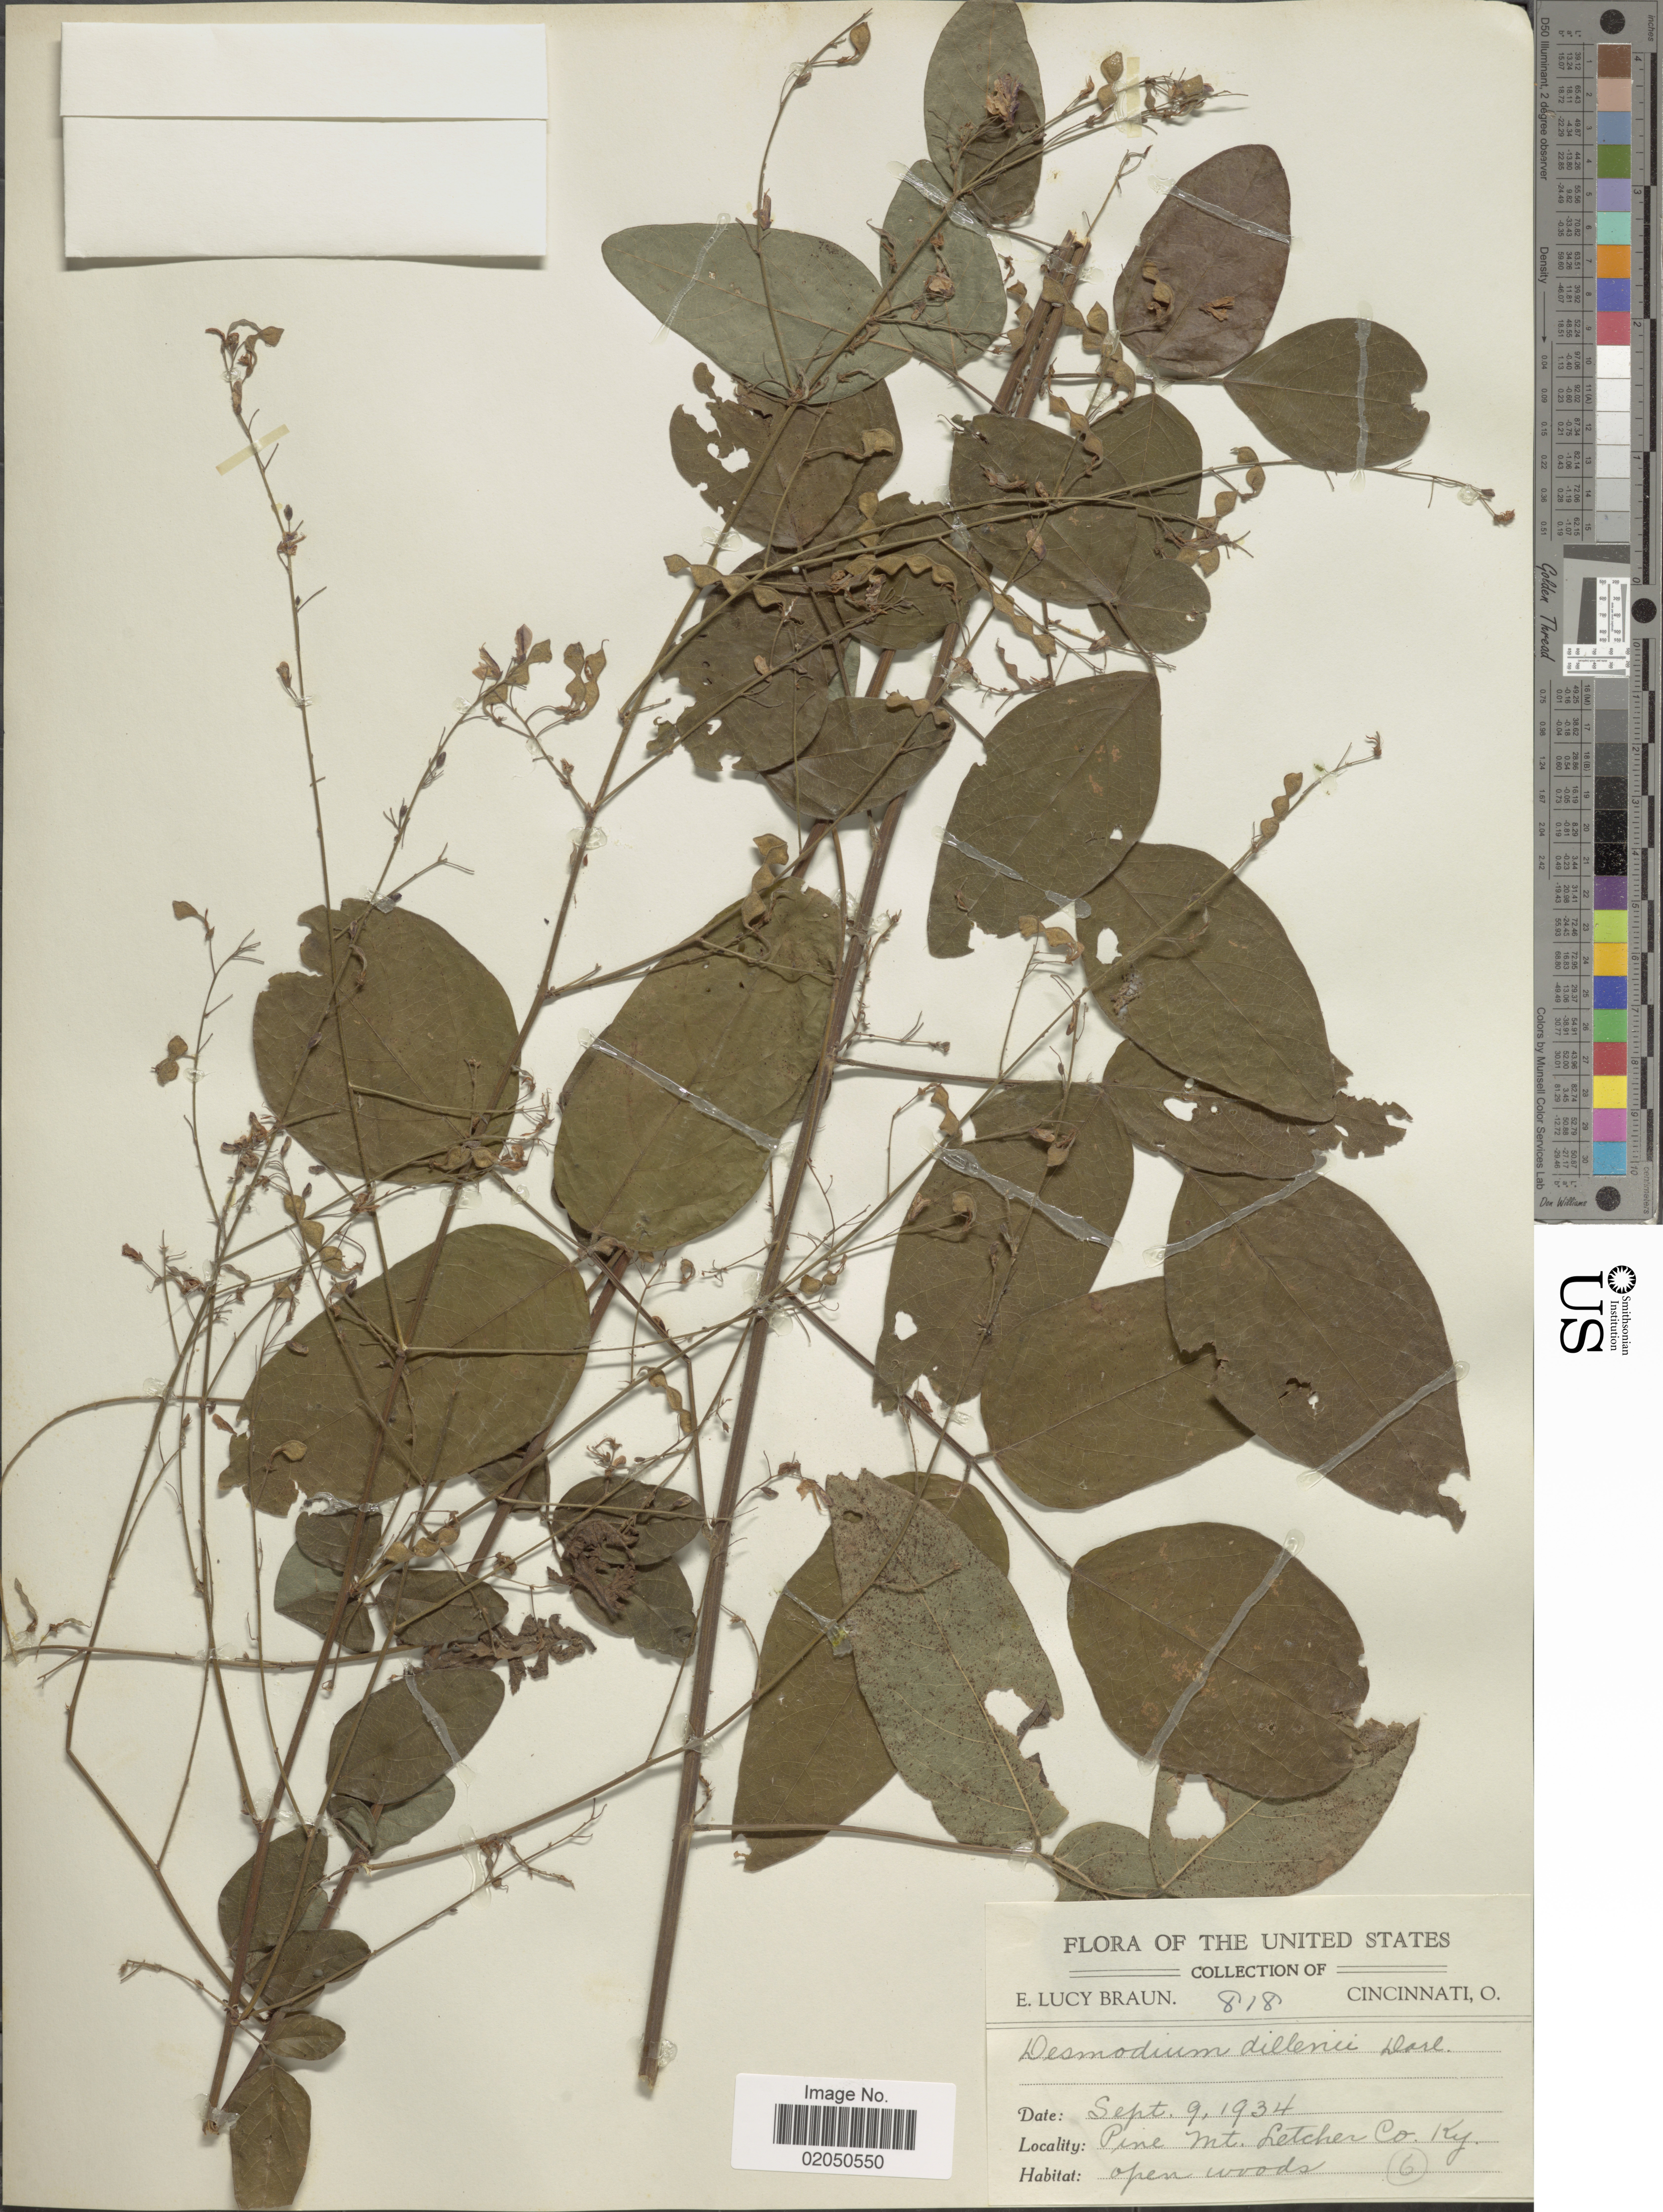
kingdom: Plantae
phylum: Tracheophyta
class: Magnoliopsida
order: Fabales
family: Fabaceae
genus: Desmodium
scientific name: Desmodium glabellum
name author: (Michx.) DC.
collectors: E. L. Braun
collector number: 818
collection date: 1934-09-09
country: United States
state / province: Kentucky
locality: Pine, Mt Letcher Co.